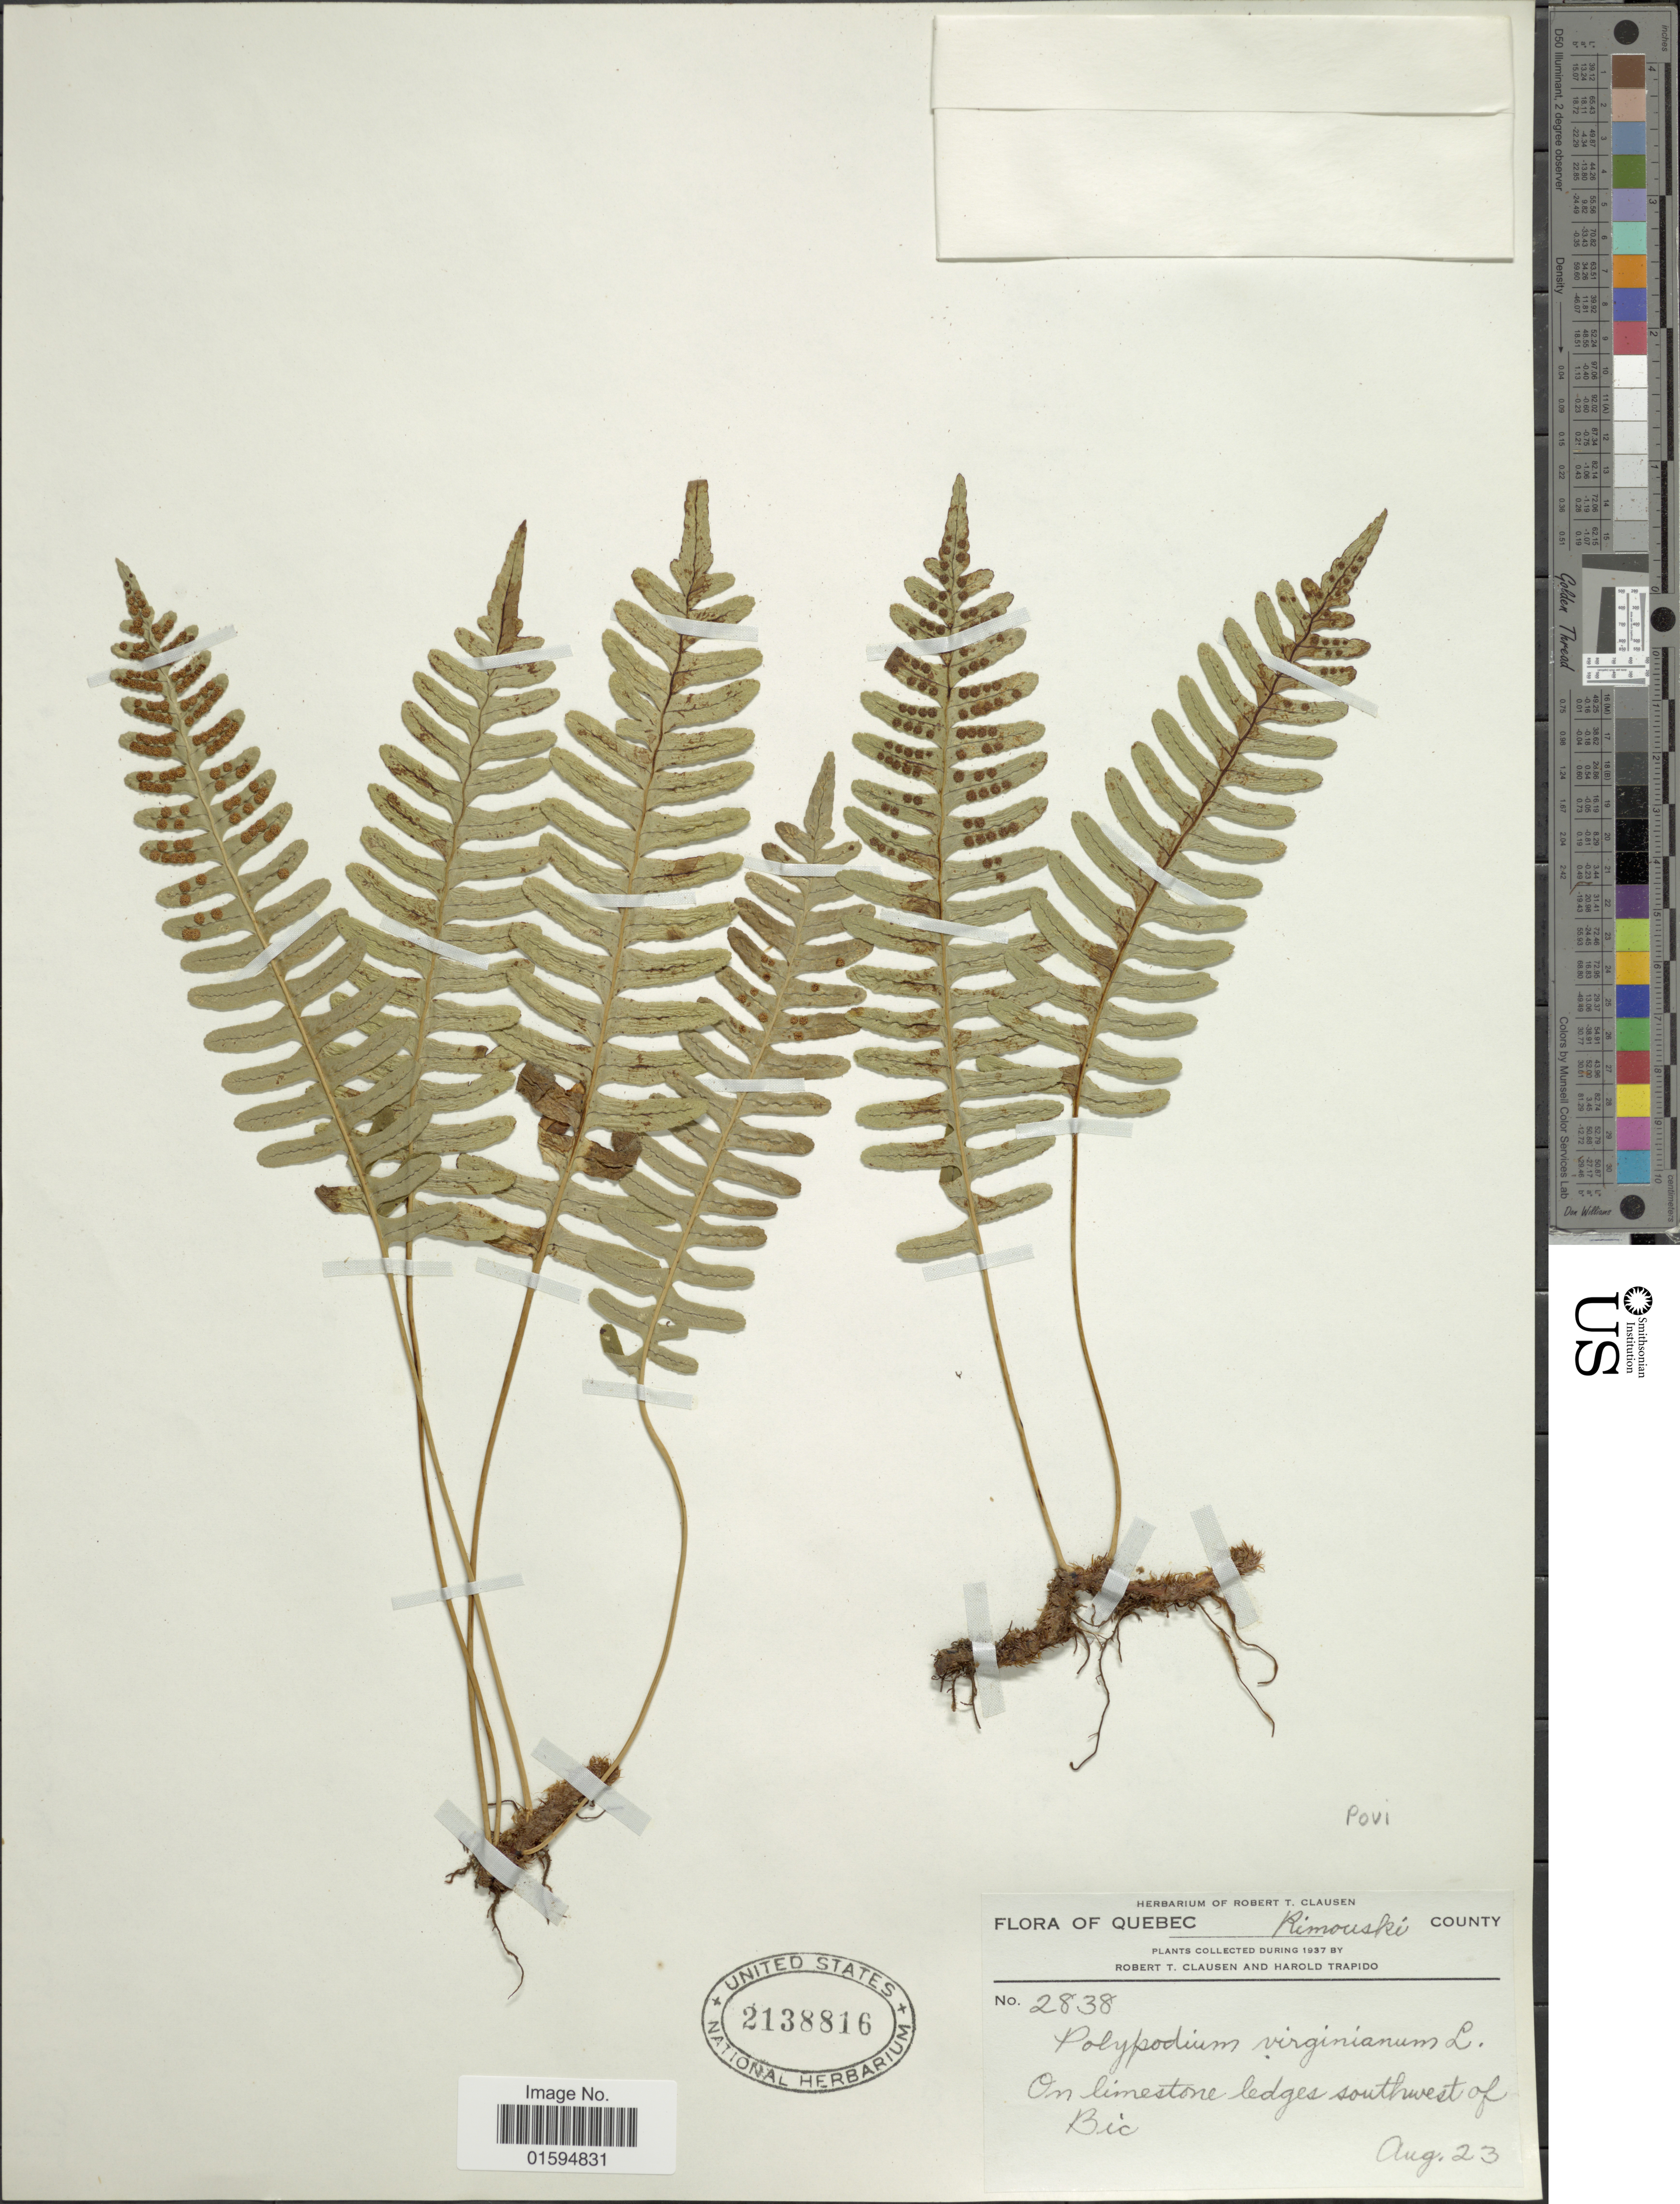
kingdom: Plantae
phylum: Tracheophyta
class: Polypodiopsida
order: Polypodiales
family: Polypodiaceae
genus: Polypodium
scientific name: Polypodium virginianum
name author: L.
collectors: R. T. Clausen & H. Trapido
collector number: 2838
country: Canada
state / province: Quebec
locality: Rimouski county, On Limestone Ledges Southwest of Bic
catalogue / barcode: US 2138816